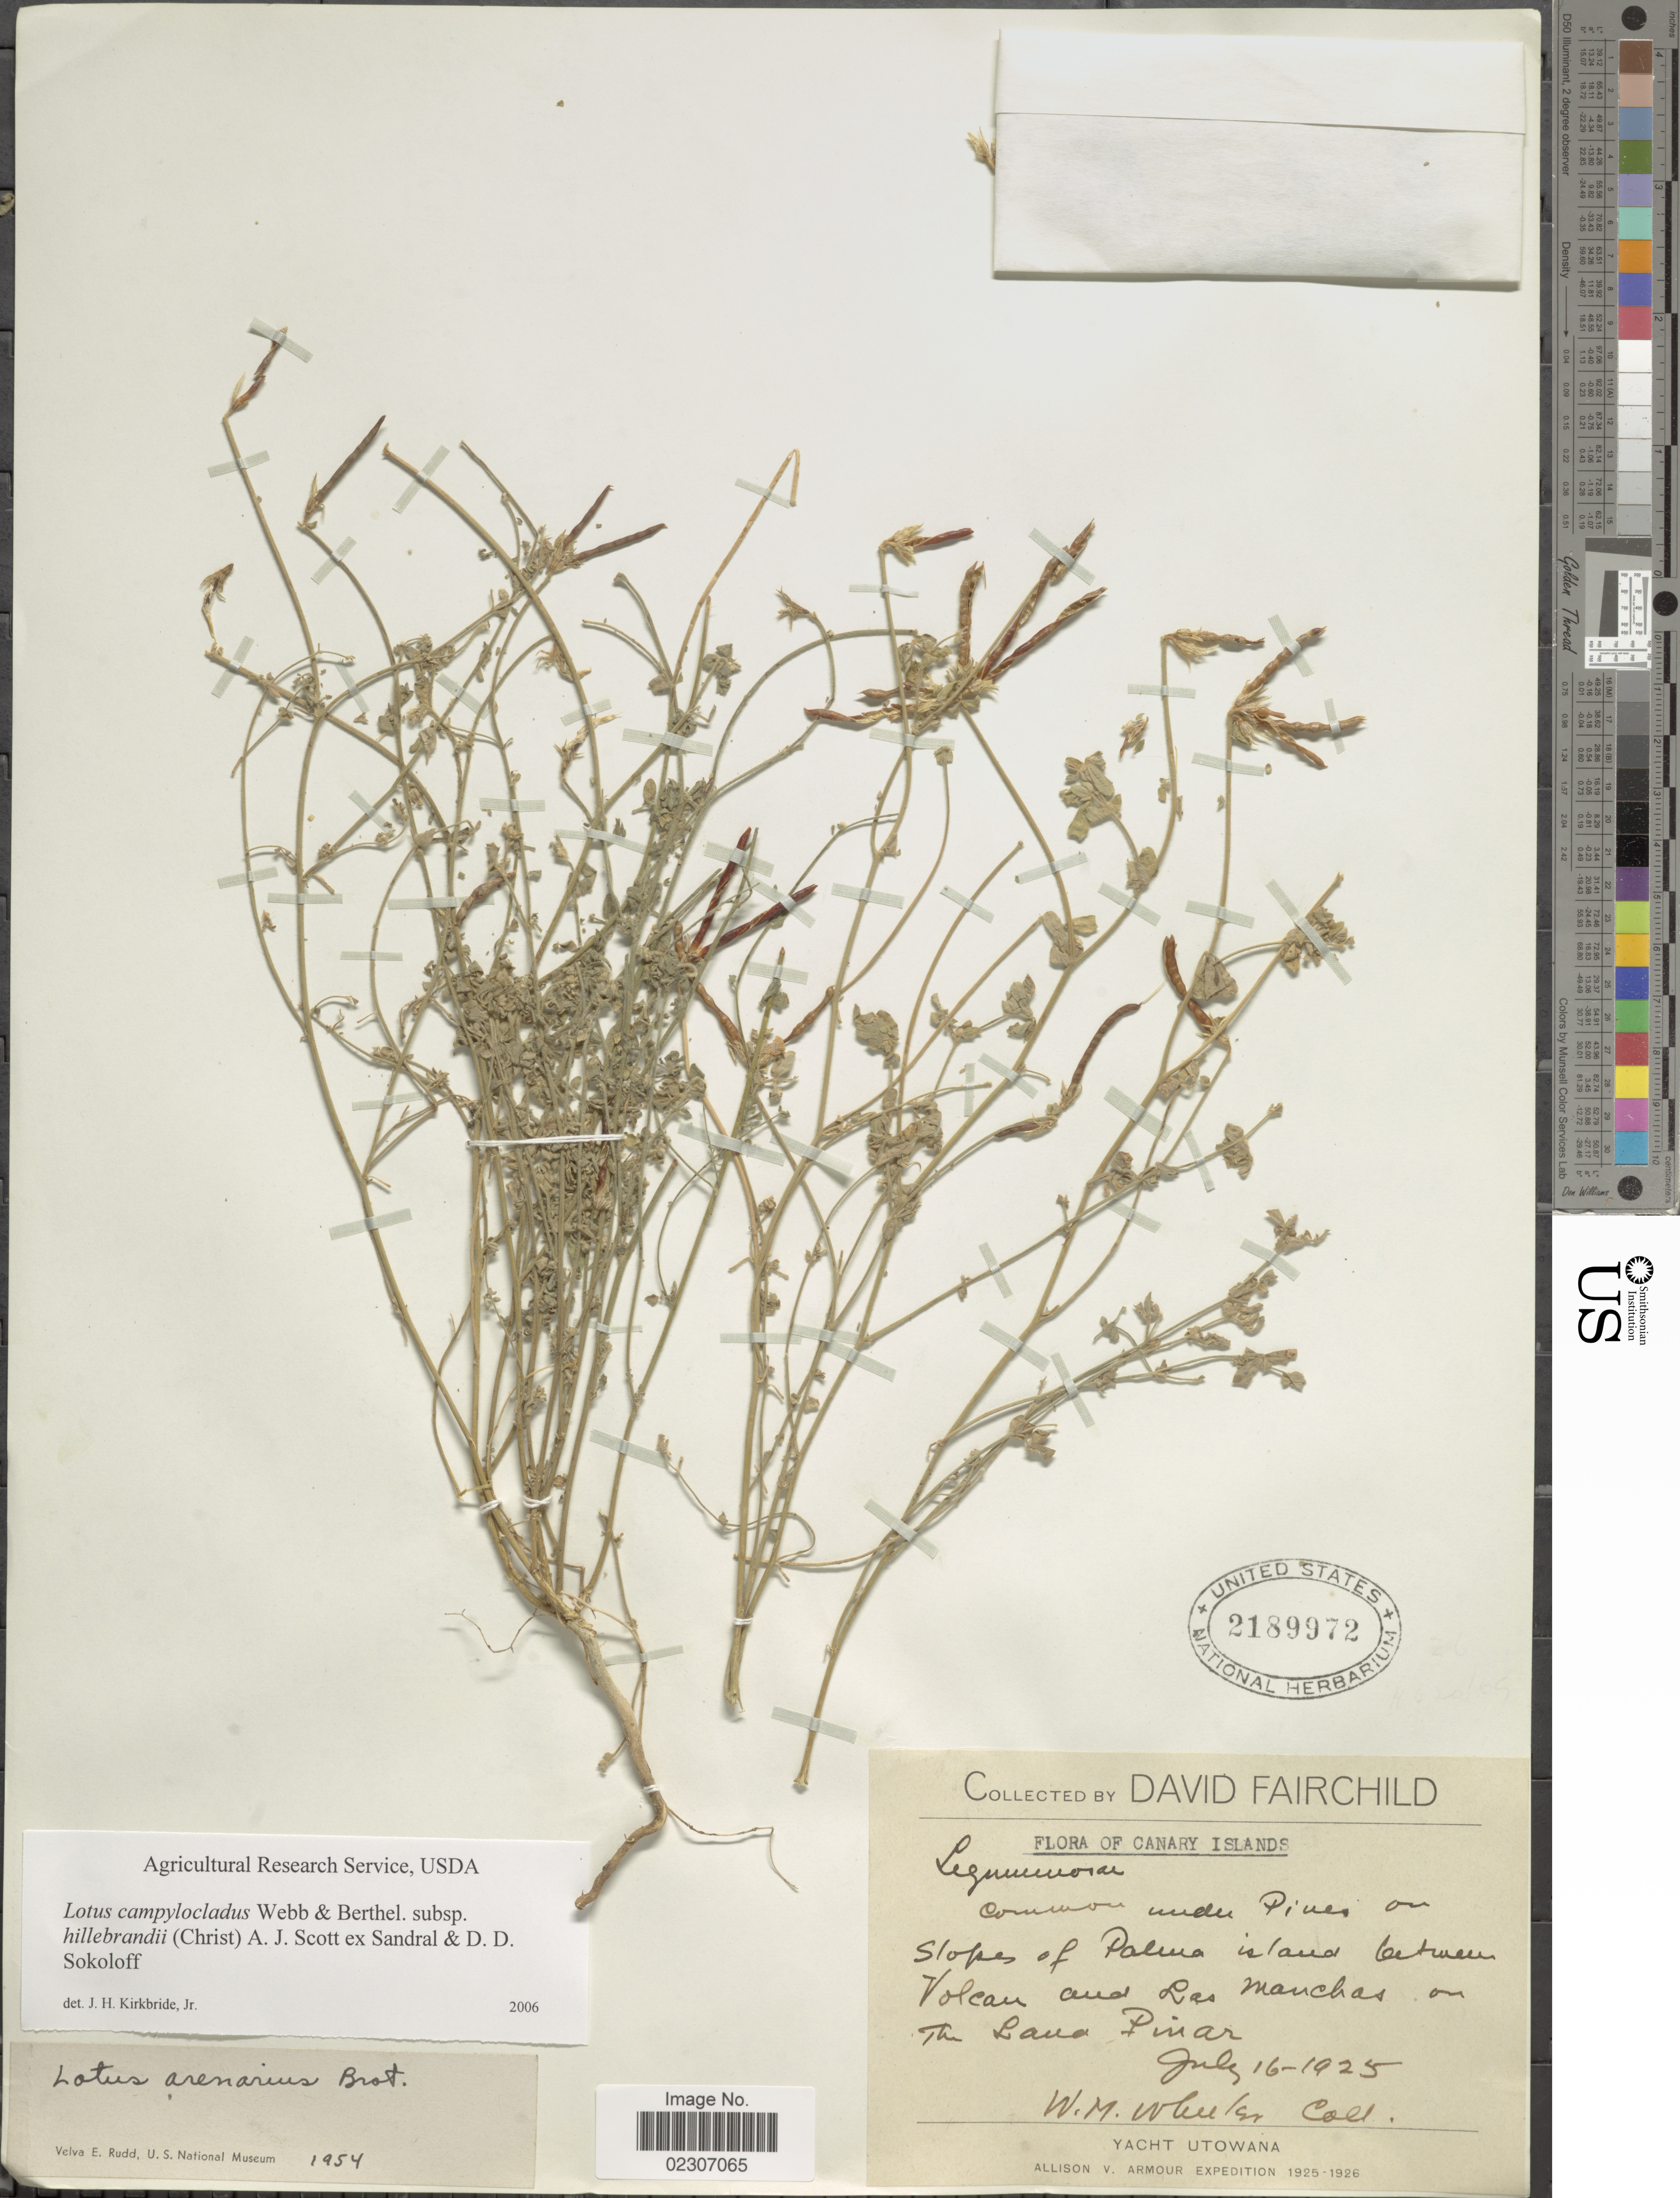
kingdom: Plantae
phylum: Tracheophyta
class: Magnoliopsida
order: Fabales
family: Fabaceae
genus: Lotus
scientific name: Lotus campylocladus subsp. hillebrandii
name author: (Christ) Sandral & D.D. Sokoloff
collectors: W. Wheeler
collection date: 1925-07-16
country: Spain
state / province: Canarias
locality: Canary Islands, Slopes of Palma island between Volcan and Las Manchas on The Lana Pinar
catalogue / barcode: US 2189972